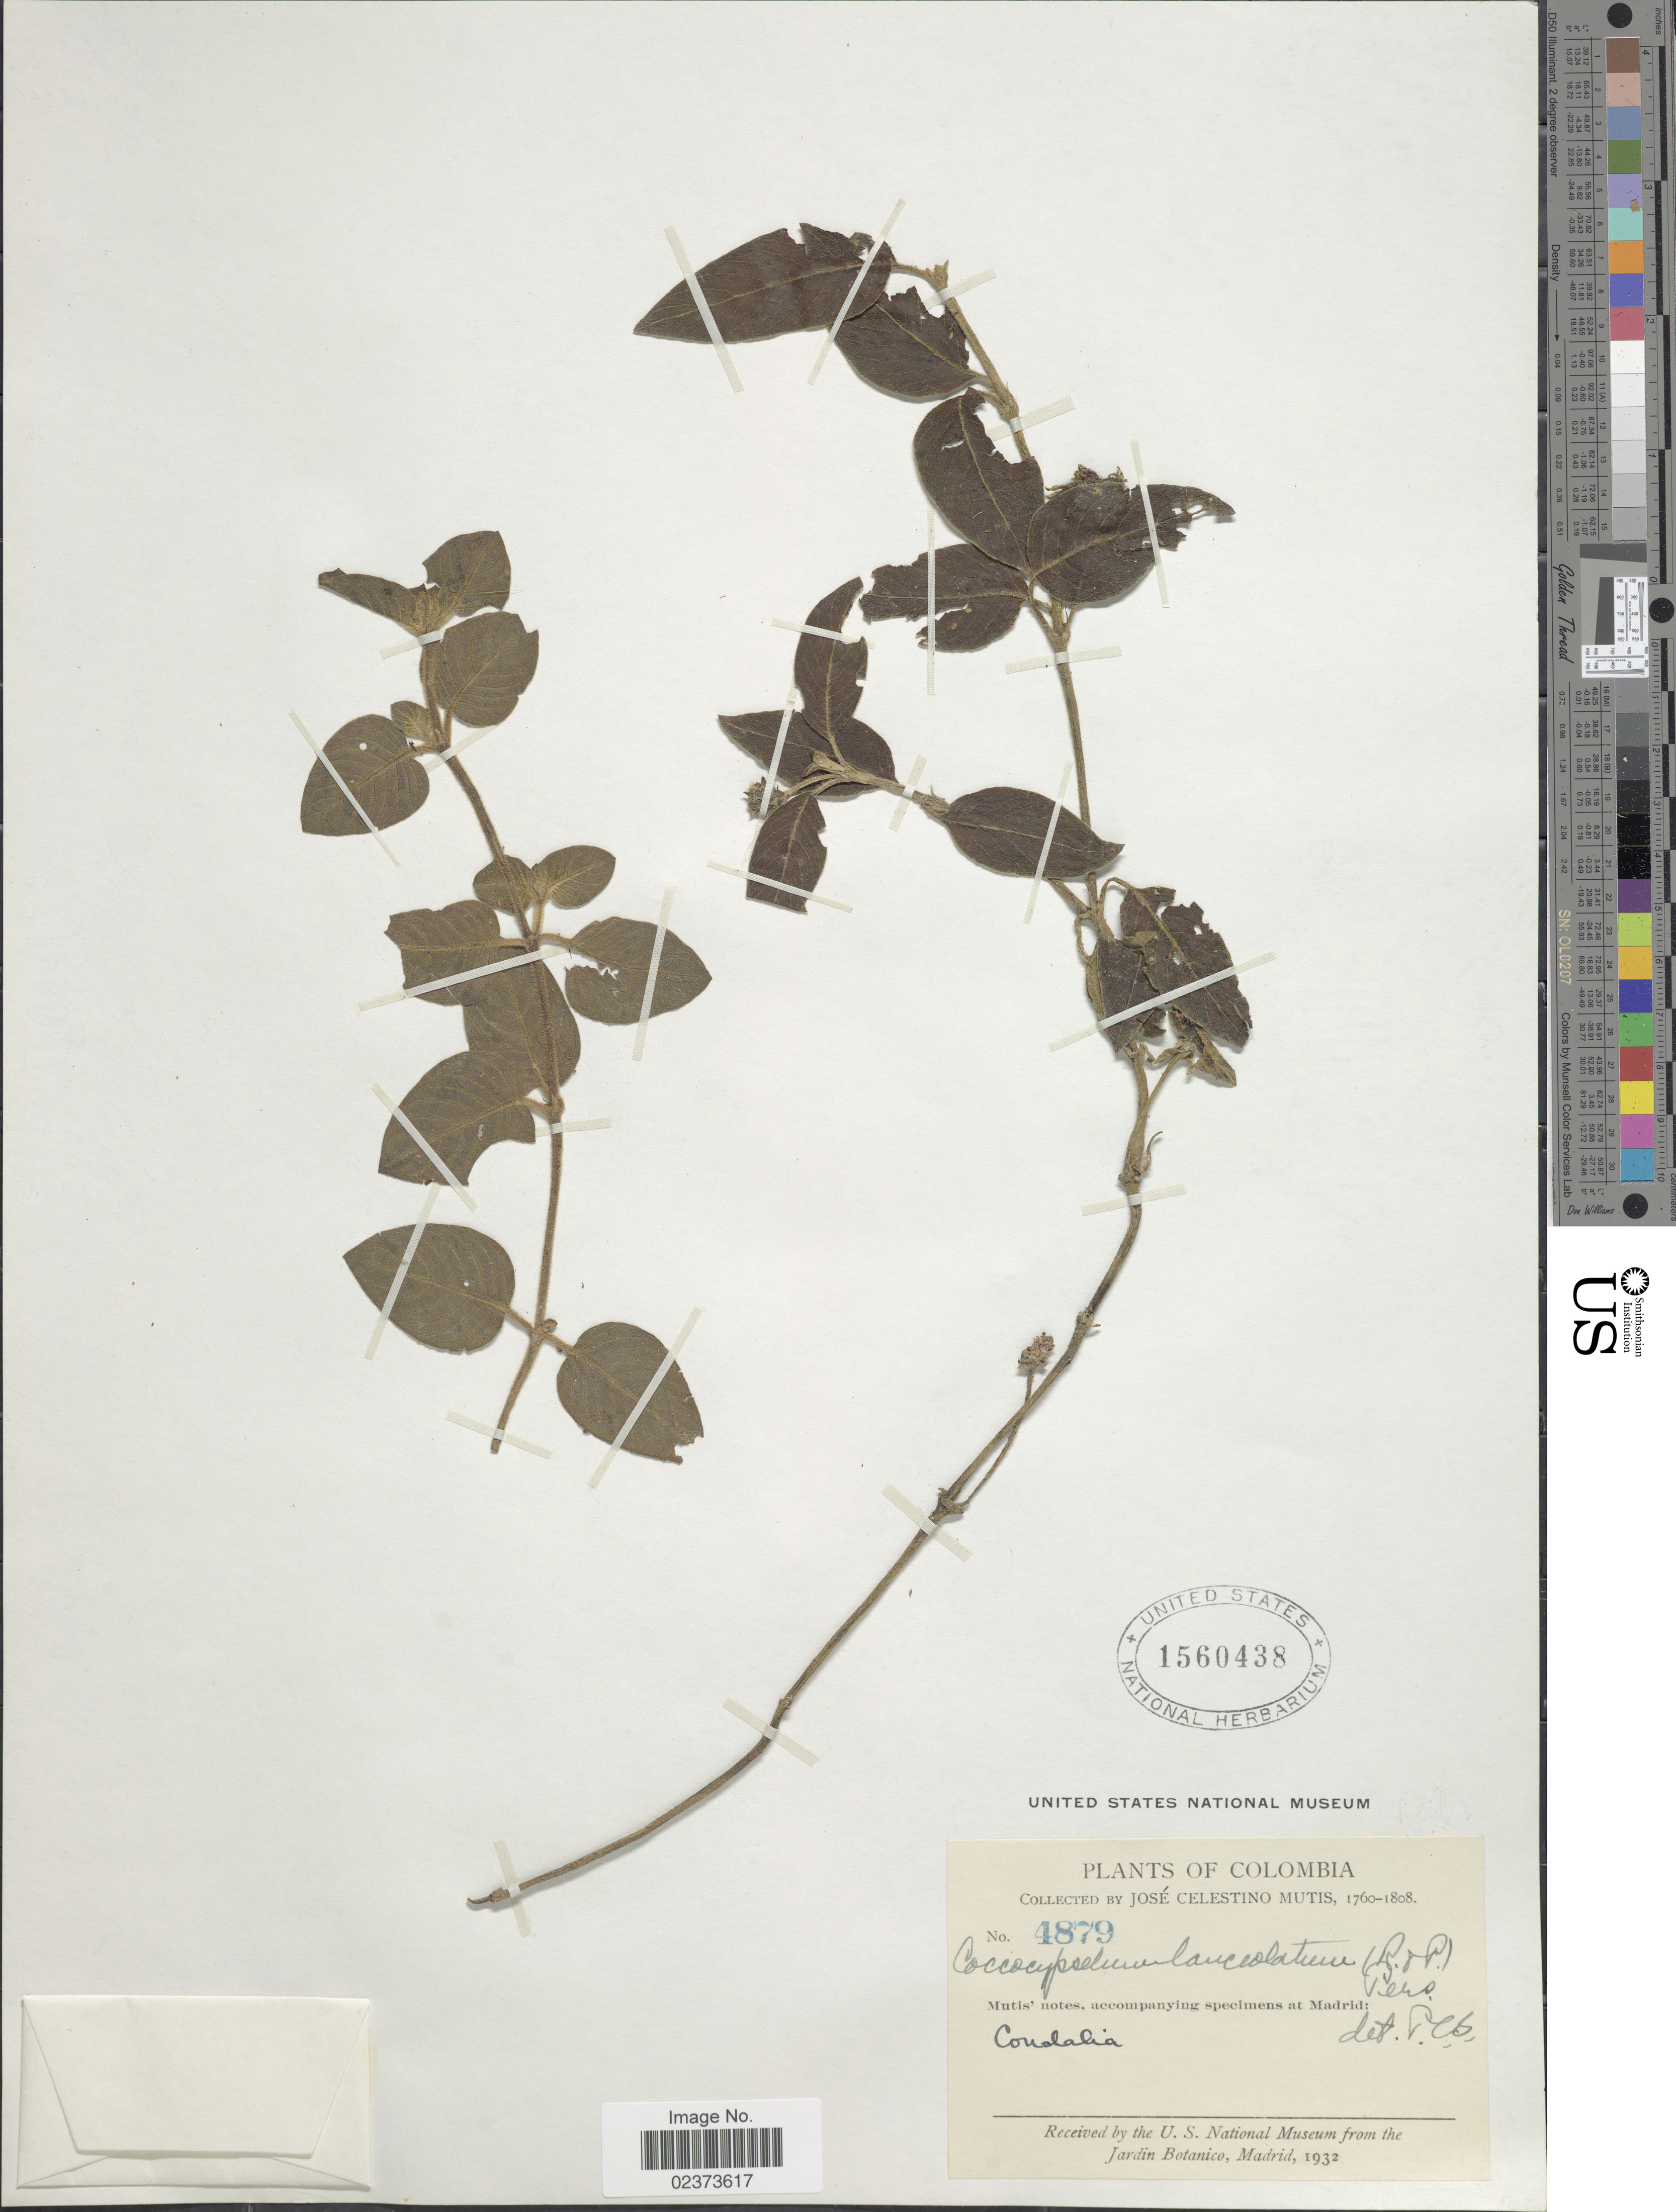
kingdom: Plantae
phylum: Tracheophyta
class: Magnoliopsida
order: Gentianales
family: Rubiaceae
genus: Coccocypselum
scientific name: Coccocypselum lanceolatum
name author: (Ruiz & Pav.) Pers.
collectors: J. C. B. Mutis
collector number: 4879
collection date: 1760/1808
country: Colombia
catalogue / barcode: US 1560438